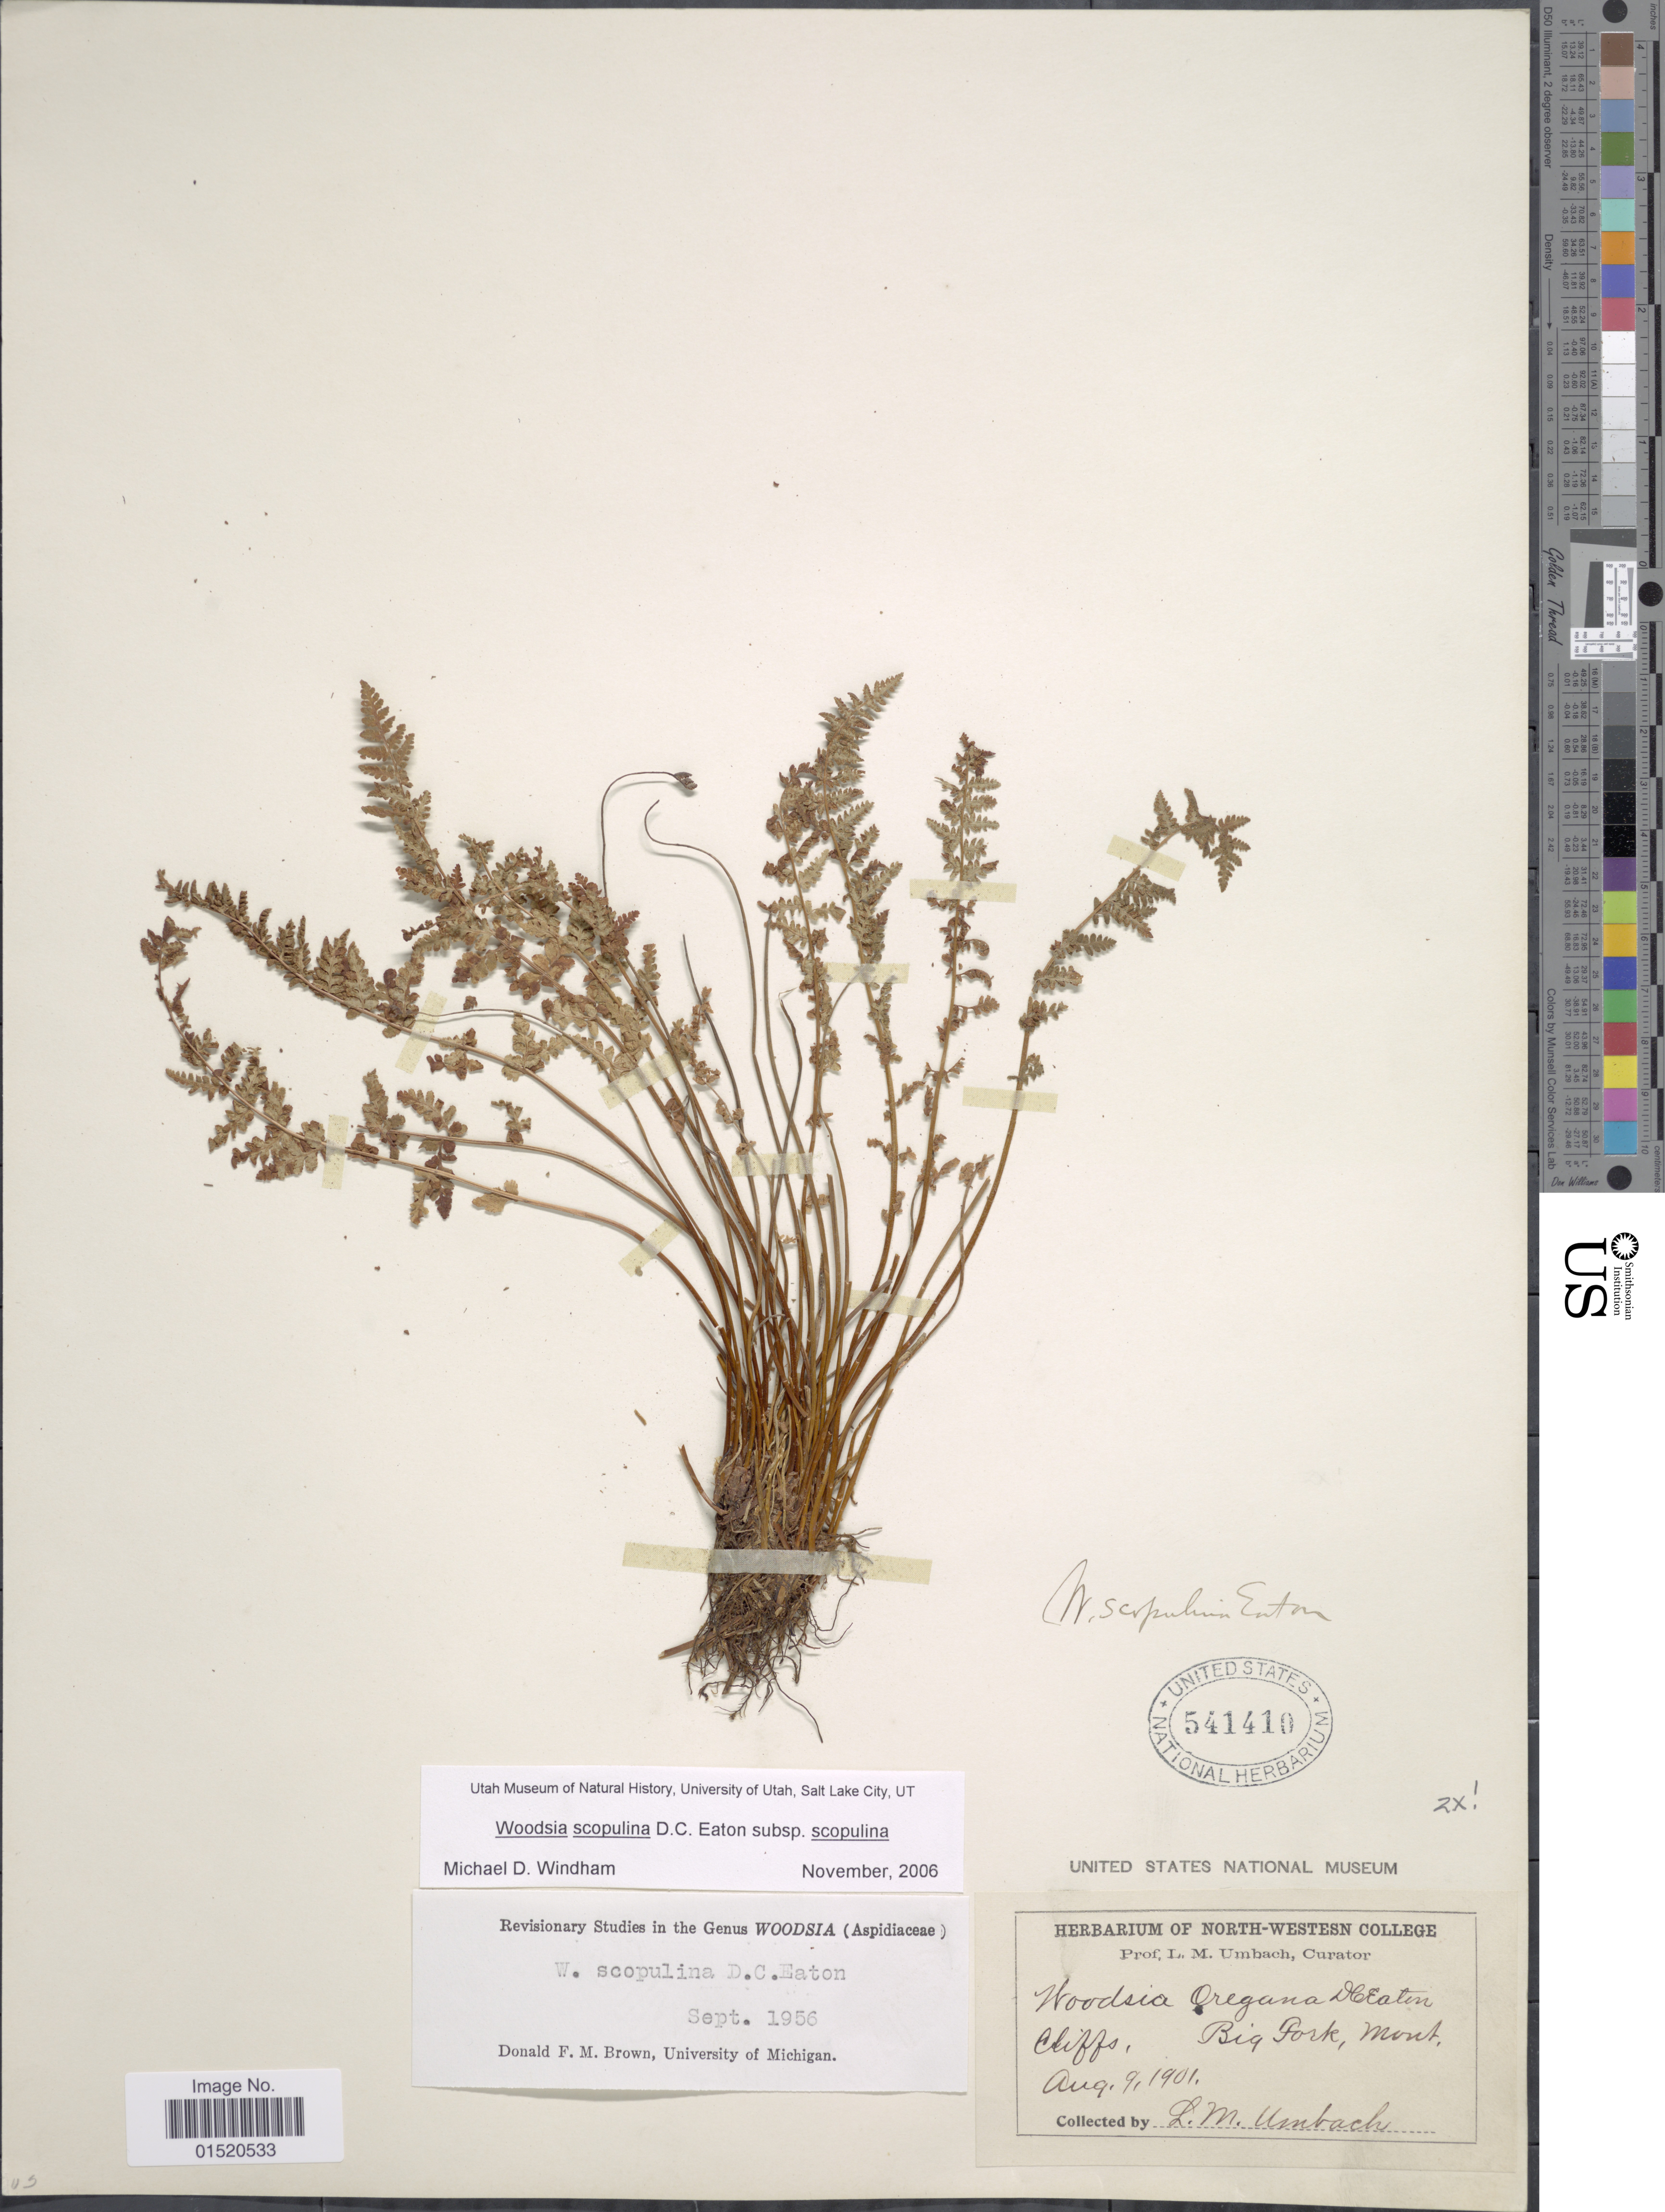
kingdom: Plantae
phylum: Tracheophyta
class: Polypodiopsida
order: Polypodiales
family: Woodsiaceae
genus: Woodsia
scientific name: Woodsia scopulina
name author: D.C. Eaton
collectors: L. M. Umbach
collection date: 1901-08-09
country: United States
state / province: Montana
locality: Cliffs, Big Fork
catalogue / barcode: US 541410